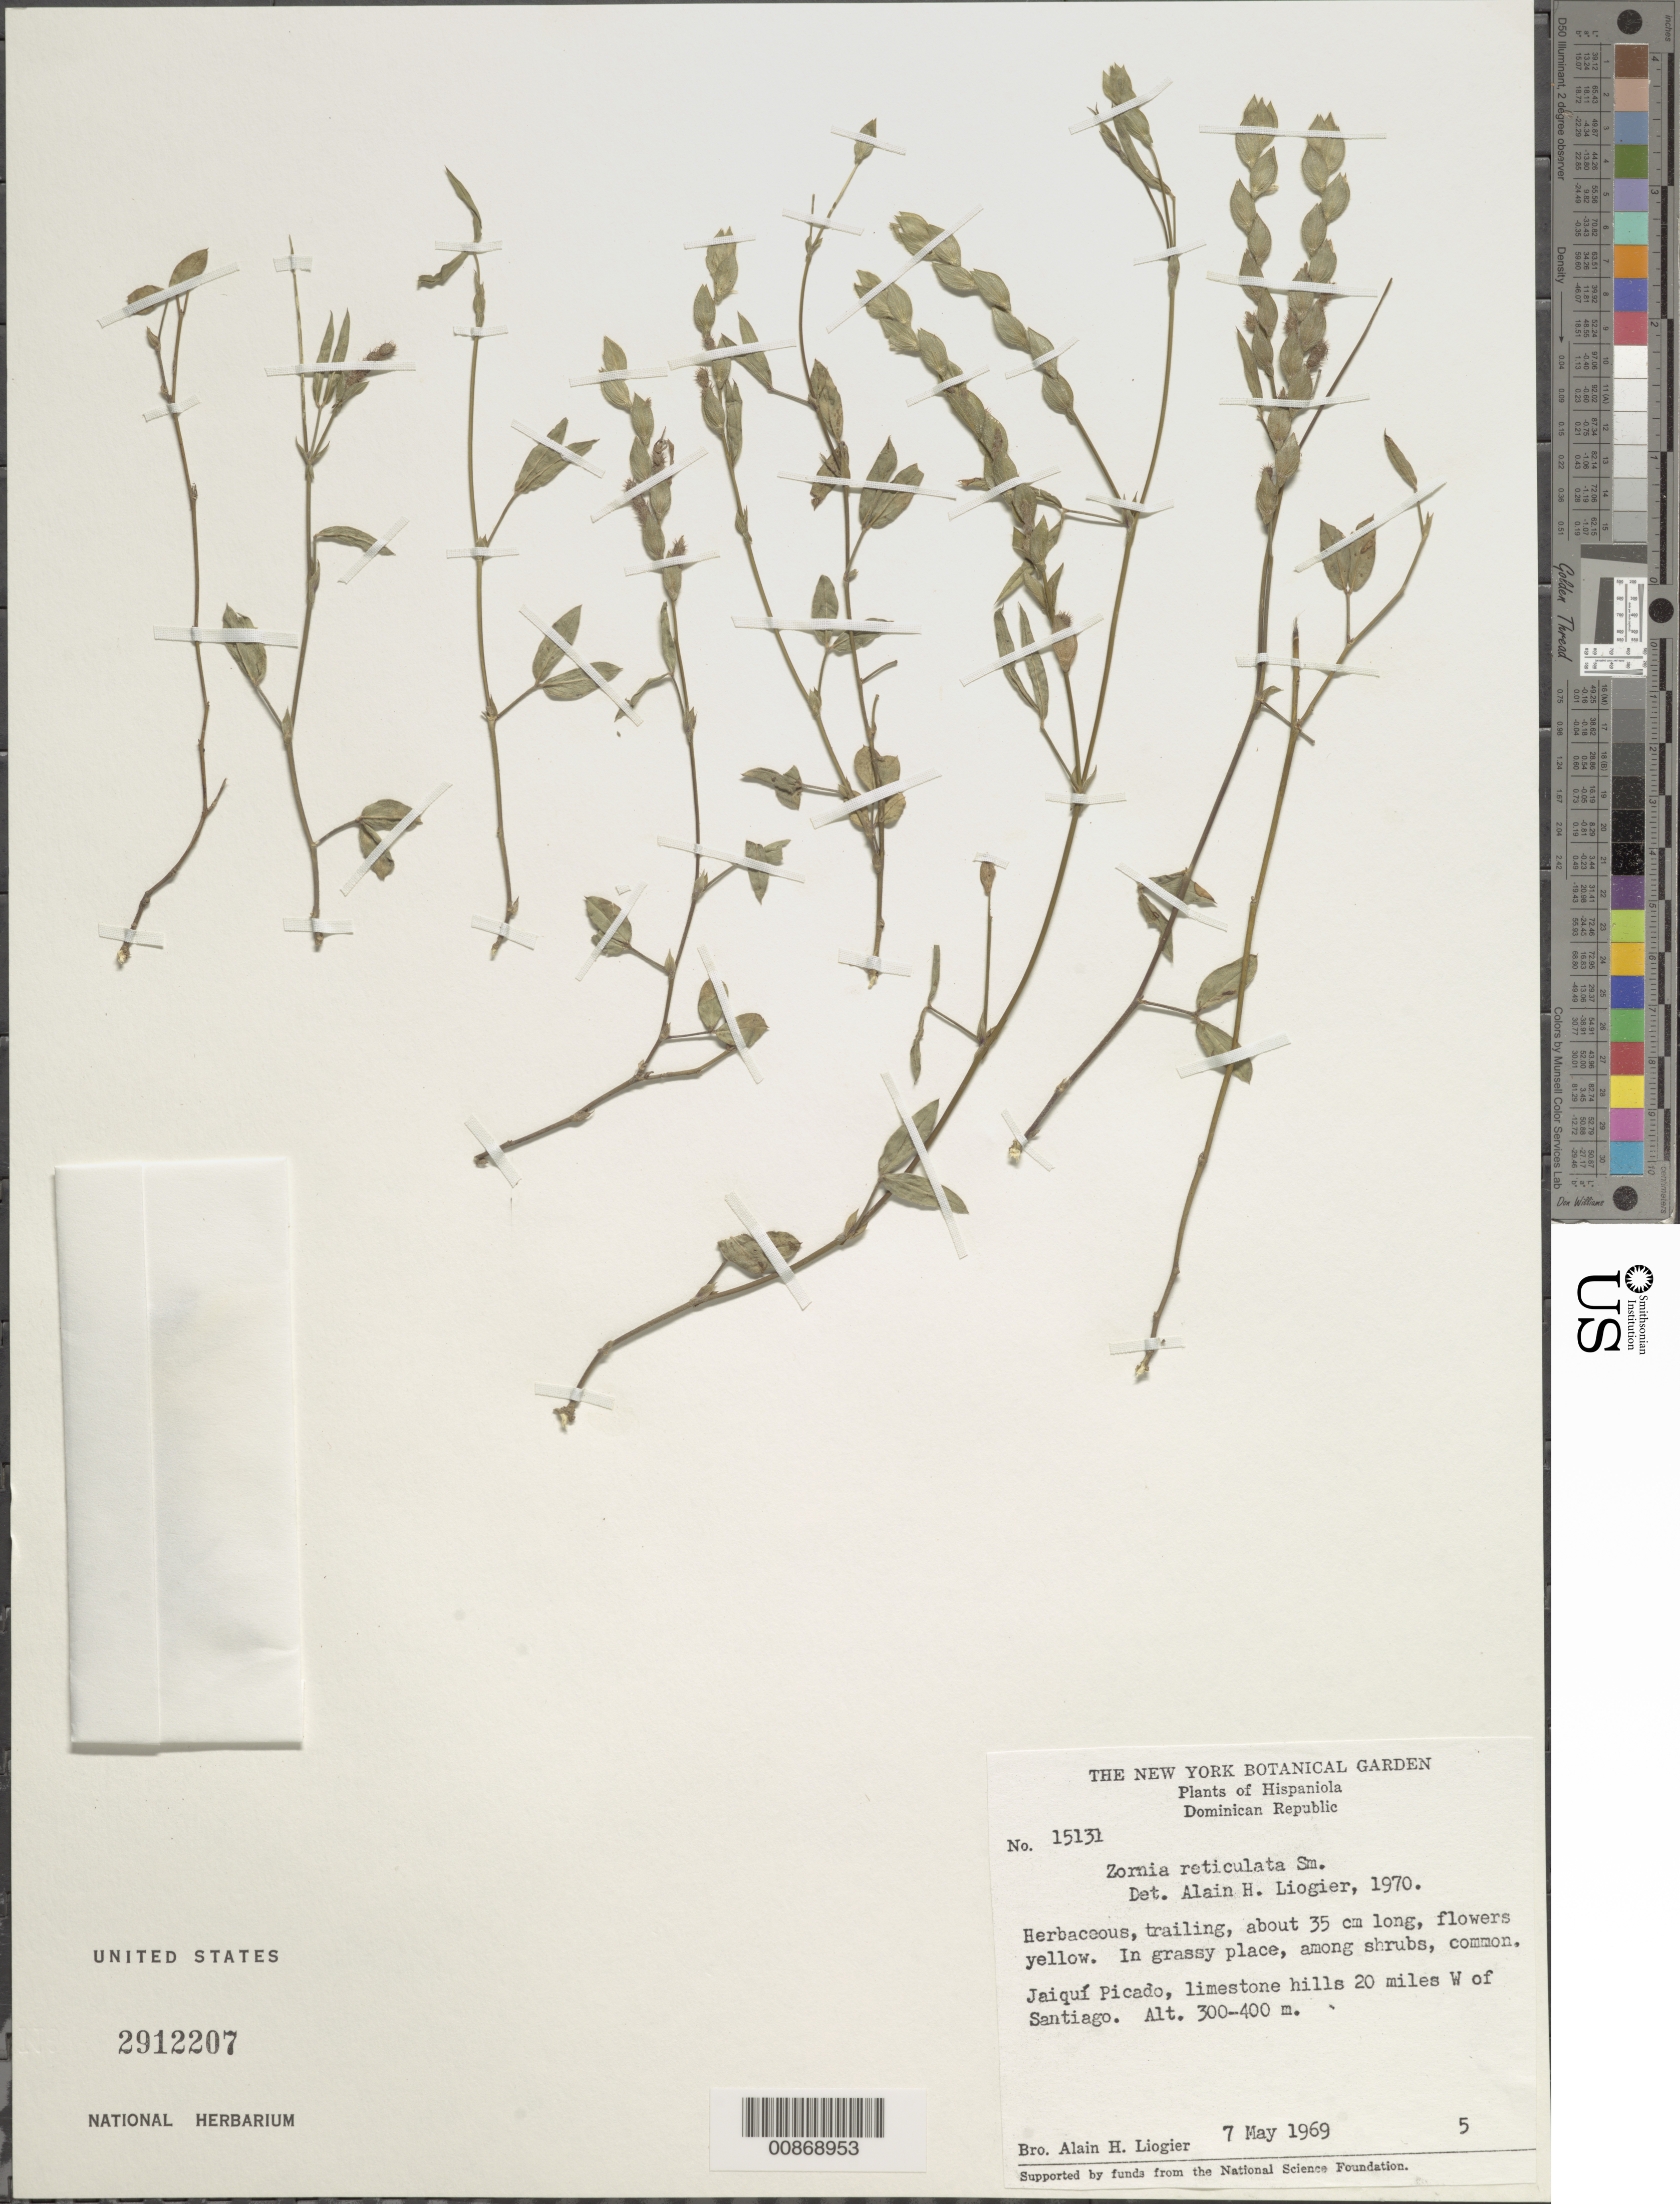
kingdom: Plantae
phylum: Tracheophyta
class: Magnoliopsida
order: Fabales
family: Fabaceae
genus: Zornia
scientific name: Zornia reticulata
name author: Sm.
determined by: Liogier, Alain H.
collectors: A. H. Liogier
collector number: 15131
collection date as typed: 07 May 1969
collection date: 1969-05-07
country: Dominican Republic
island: Hispaniola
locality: Jaiquí Picado, limestone hills 20 miles W of Santiago.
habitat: In grassy place, among shrubs. Limestone hills.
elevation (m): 300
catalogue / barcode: US 2912207